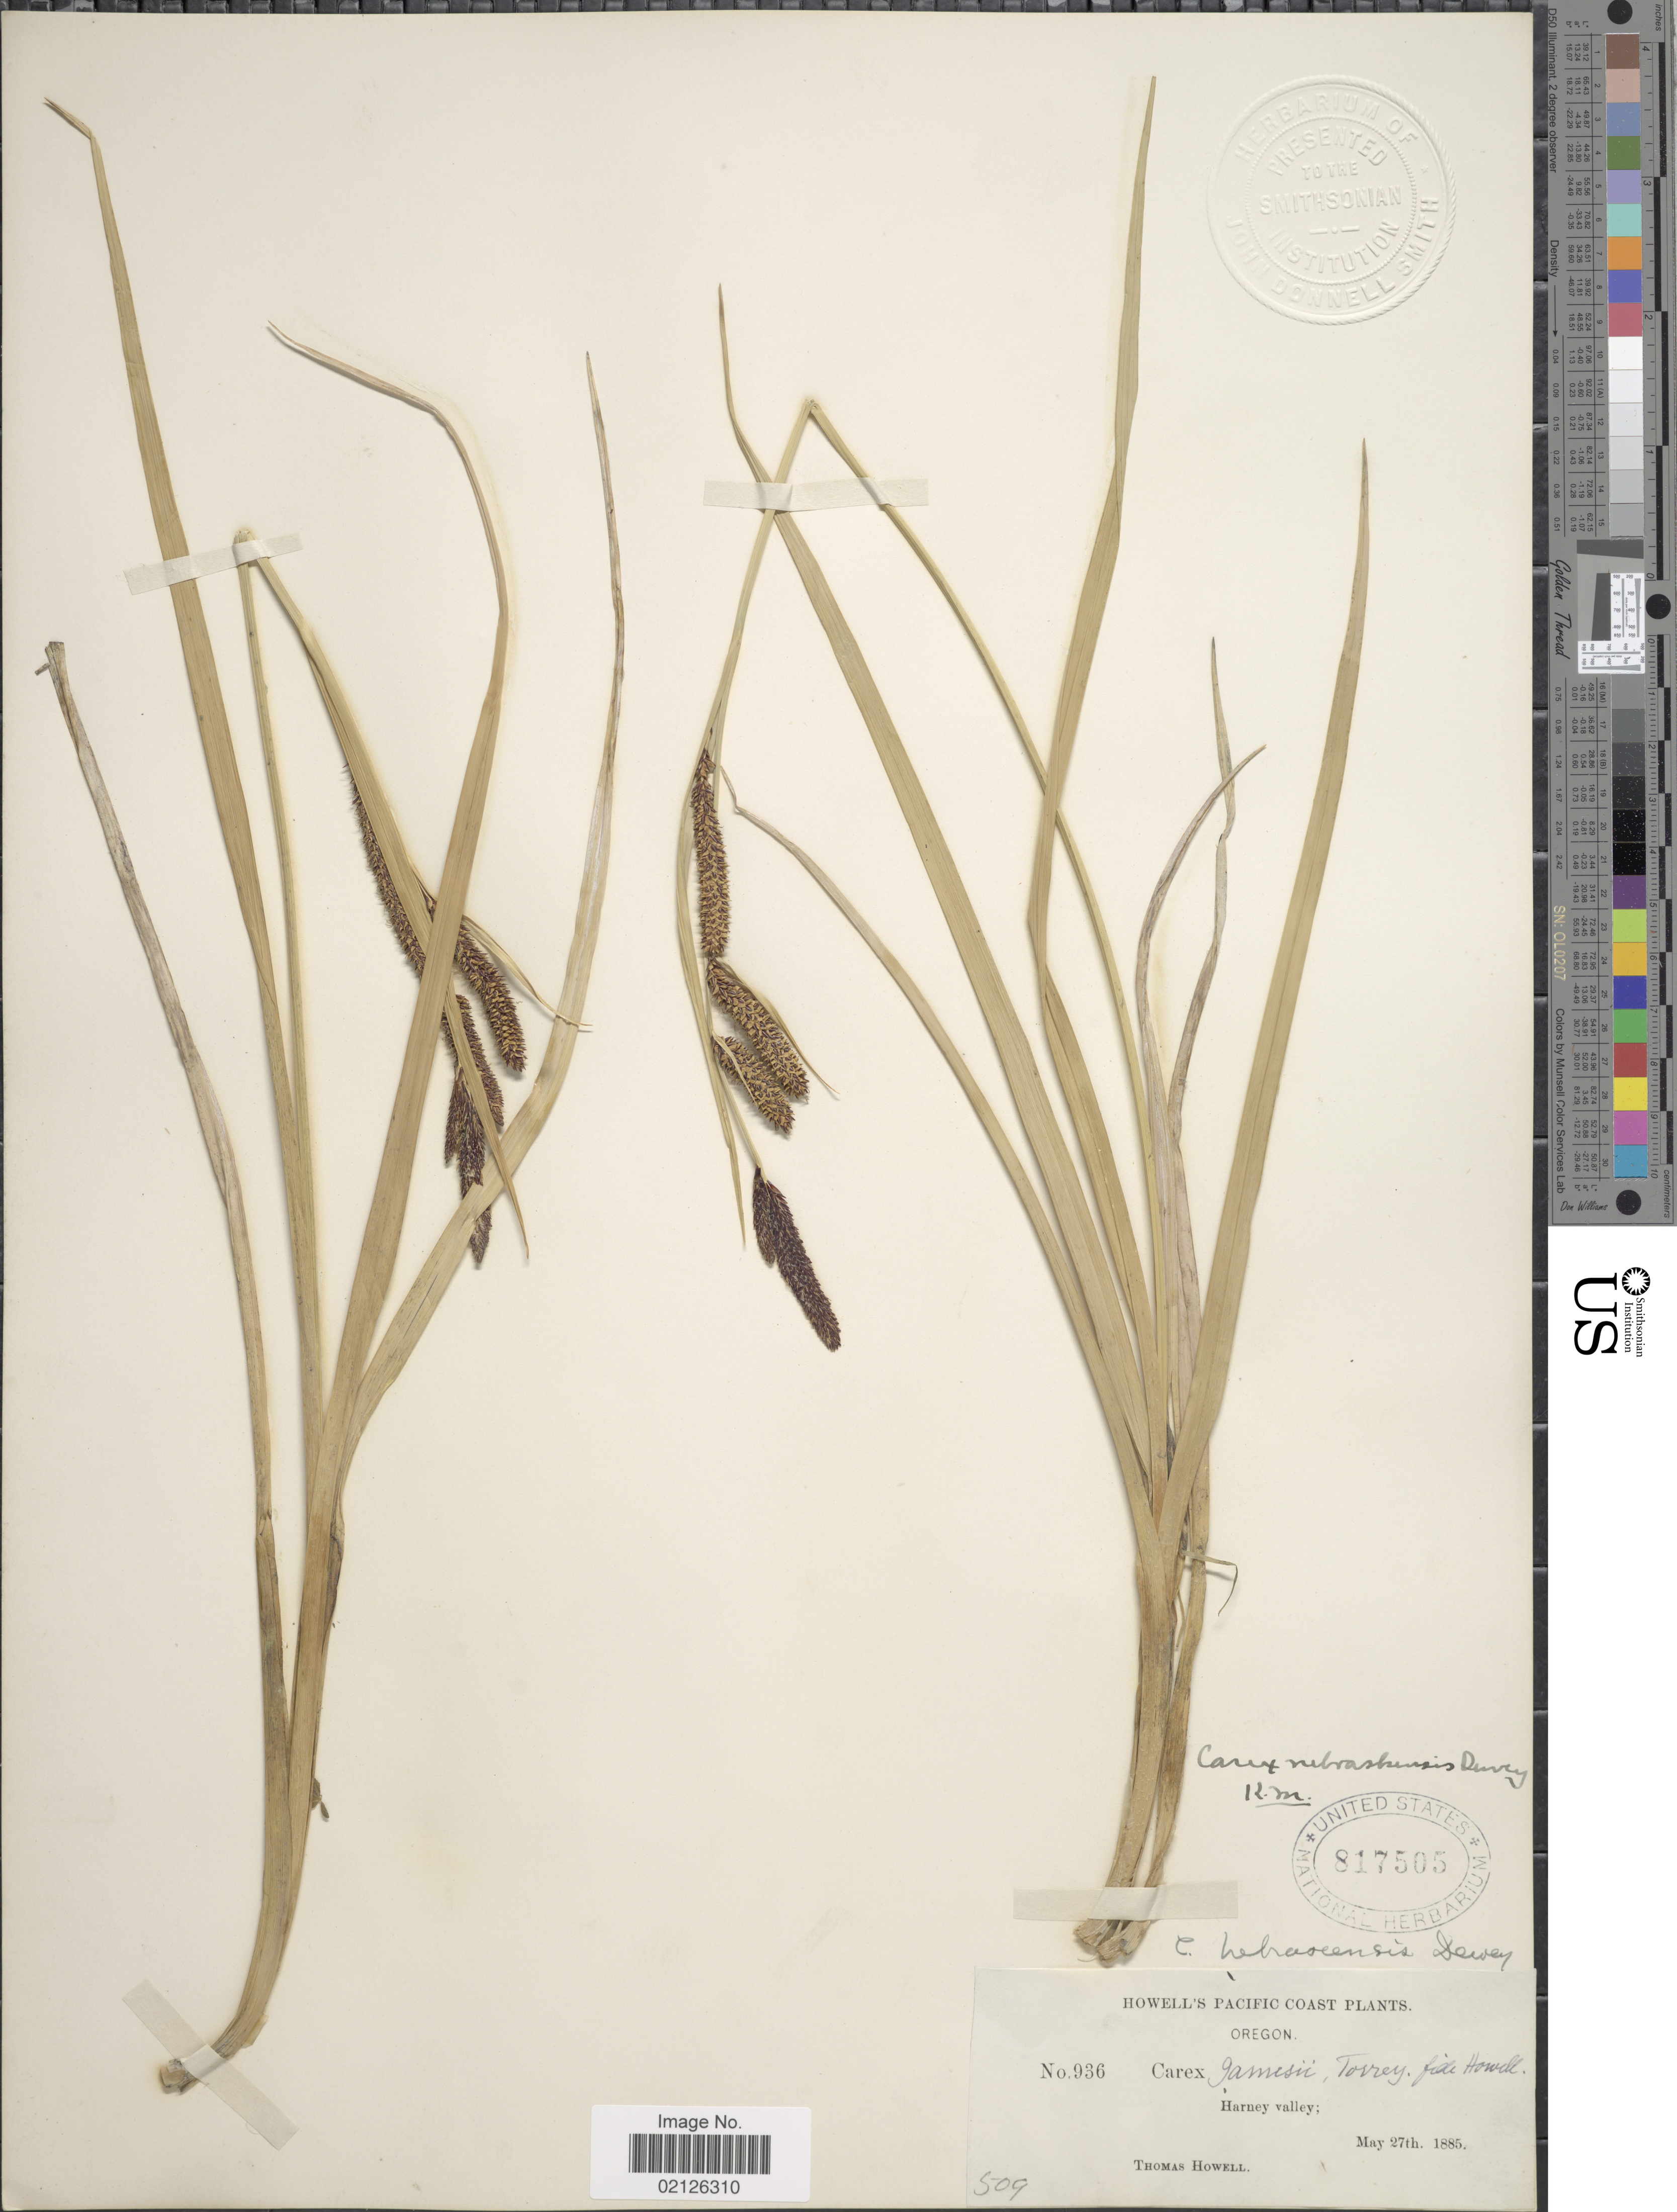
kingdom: Plantae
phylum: Tracheophyta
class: Liliopsida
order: Poales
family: Cyperaceae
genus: Carex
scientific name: Carex nebrascensis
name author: Dewey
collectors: T. Howell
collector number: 936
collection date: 1885-05-27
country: United States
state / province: Oregon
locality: Pacific Coast, Harney valley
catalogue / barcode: US 817505